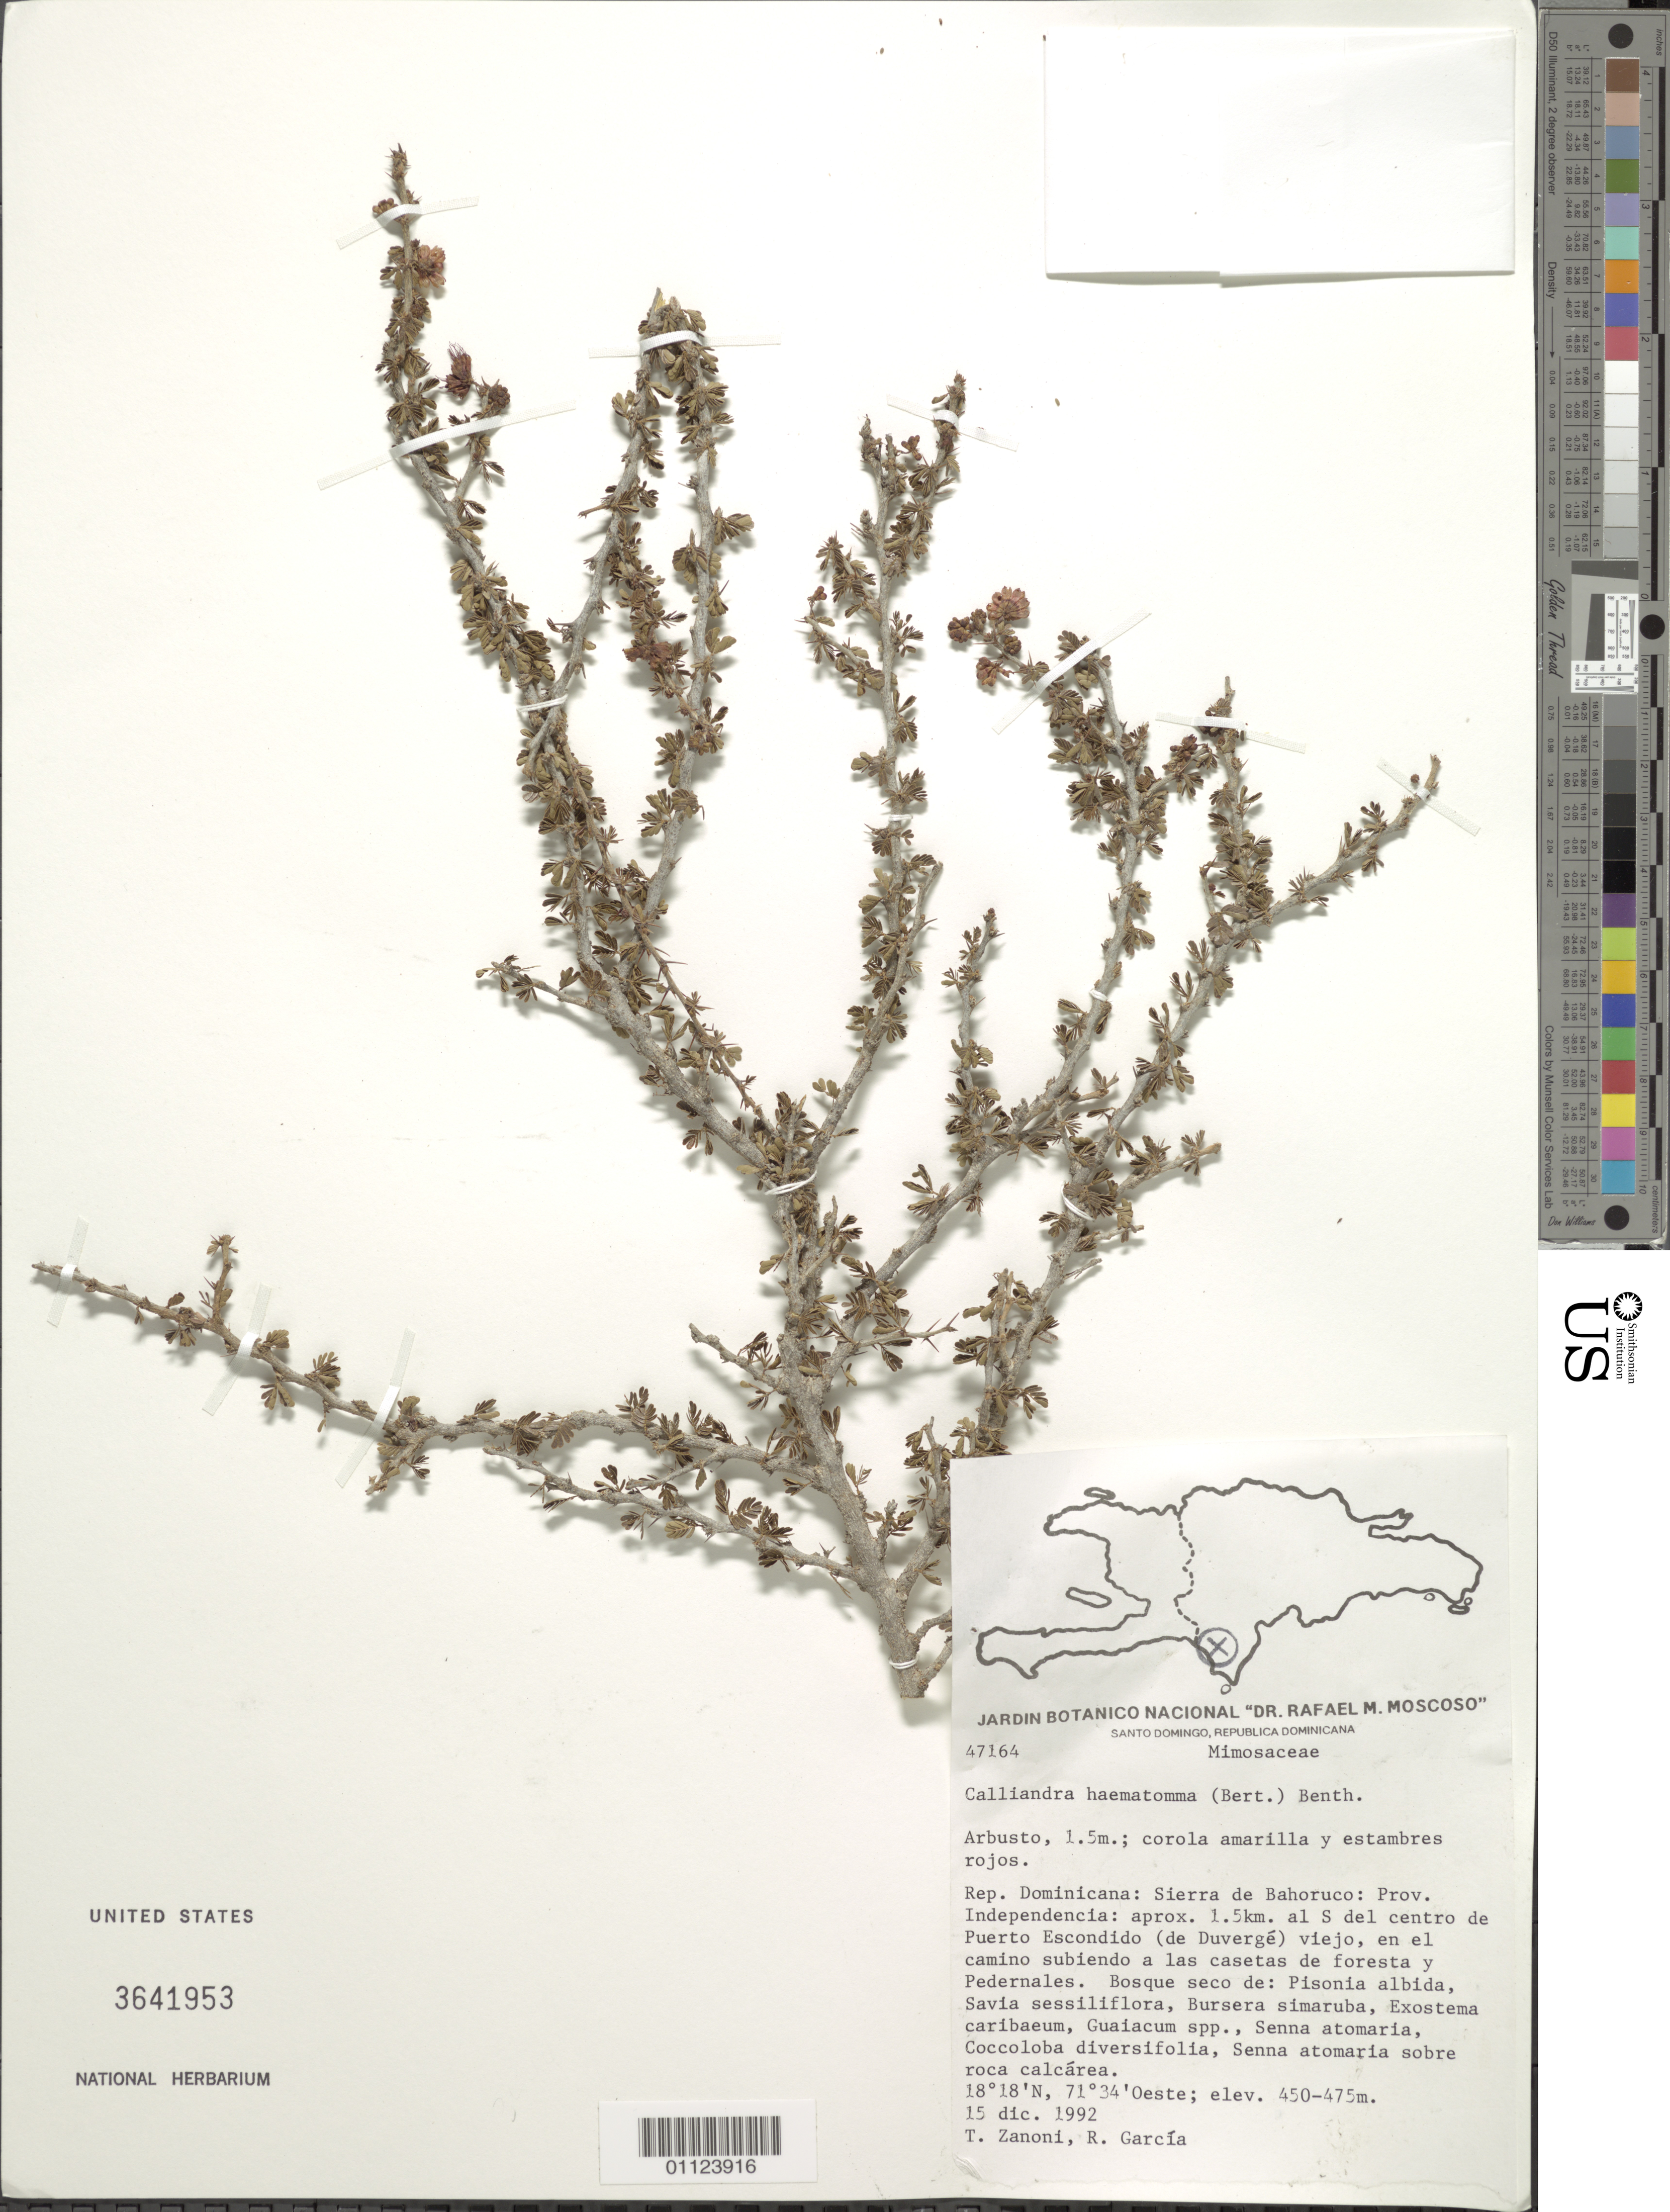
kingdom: Plantae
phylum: Tracheophyta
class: Magnoliopsida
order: Fabales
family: Fabaceae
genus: Calliandra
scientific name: Calliandra haematostoma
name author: (DC.) Urb.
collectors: T. A. Zanoni & R. Garcia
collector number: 47164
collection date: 1992-12-15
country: Dominican Republic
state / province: Independencia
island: Hispaniola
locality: Sierra de Bahoruco, aprox. 1.5 km al S del centro de Puerto Escondido (de Duvergé) viejo, en el camino subiendo a las casetas de foresta y Pedernales.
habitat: Bosque secon de: Pisonia albida, Savia sessiliflora, Bursera simaruba, Exostema caribaeum, Guaiacum spp., Senna atomaria, Coccoloba diversifolia, Senna atomaria sobre roca calcárea.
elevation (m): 450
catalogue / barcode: US 3641953